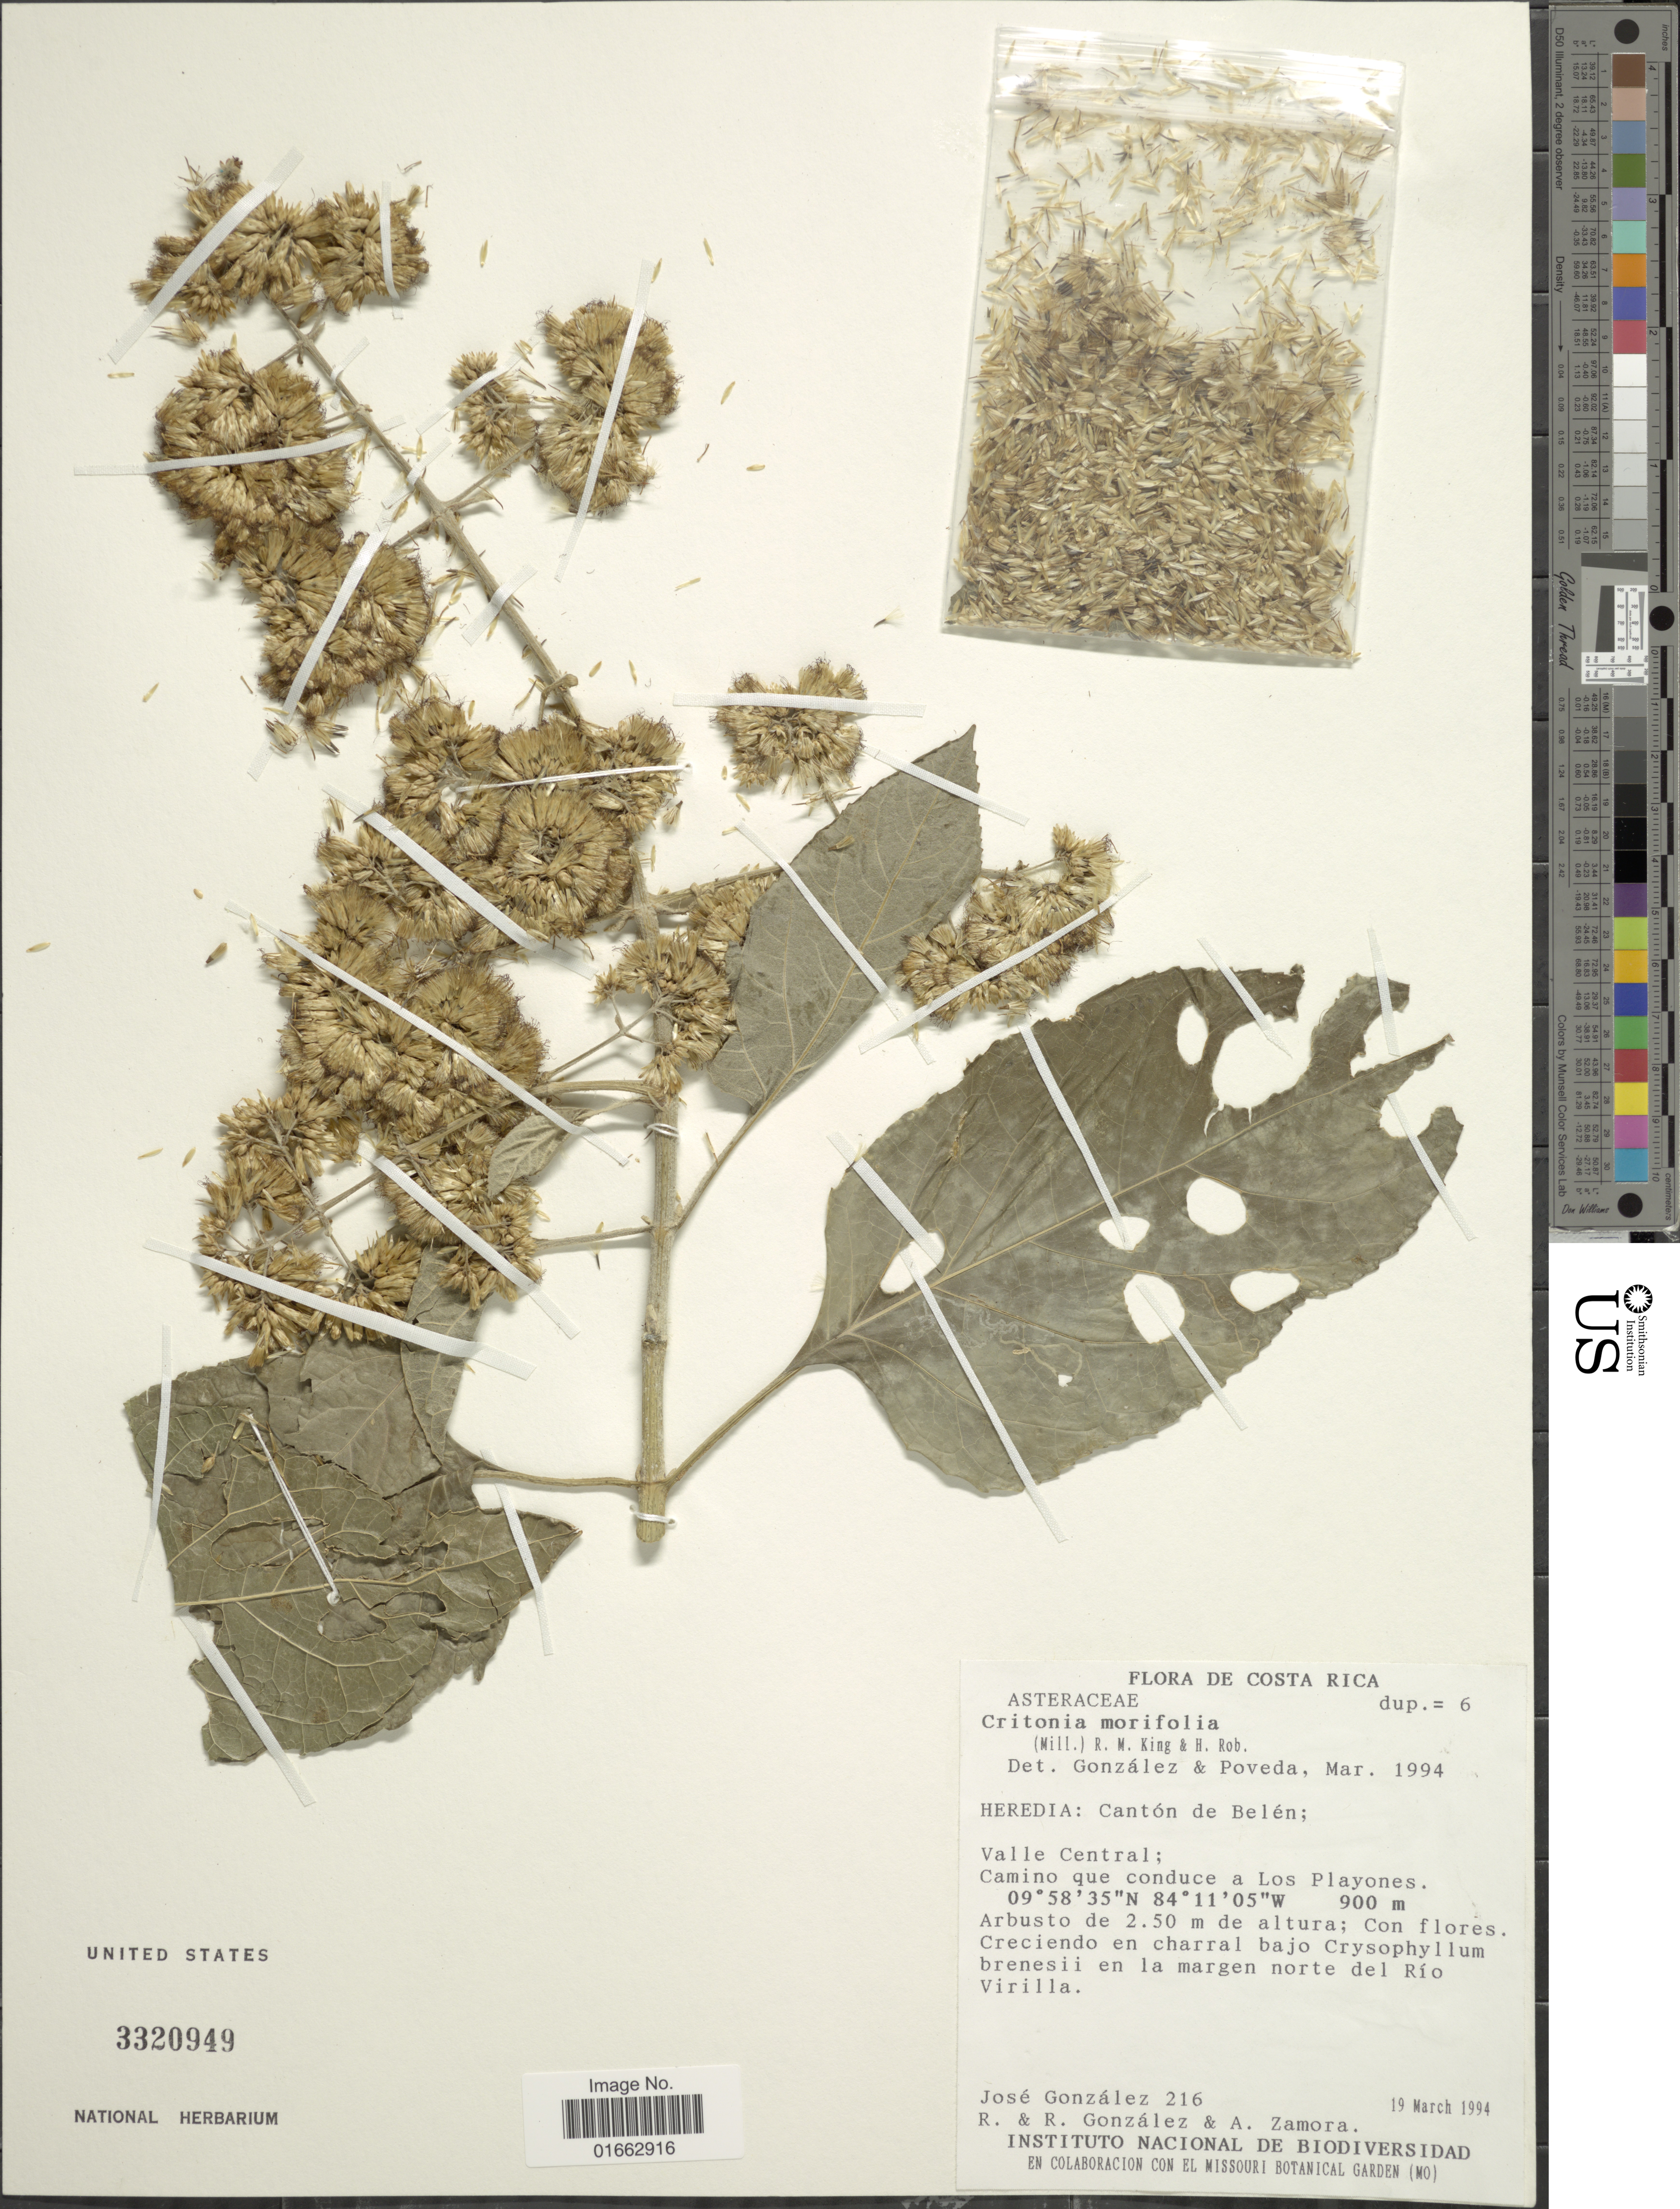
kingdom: Plantae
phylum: Tracheophyta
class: Magnoliopsida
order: Asterales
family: Asteraceae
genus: Critonia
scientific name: Critonia morifolia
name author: (Mill.) R.M. King & H. Rob.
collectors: J. Gonzales, R. Gonzáles & A. Zamora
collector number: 216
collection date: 1994-03-19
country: Costa Rica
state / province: Heredia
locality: Cantón de Belén. Valle Central; Camino que conduce a Los Playones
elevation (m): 900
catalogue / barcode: US 3320949